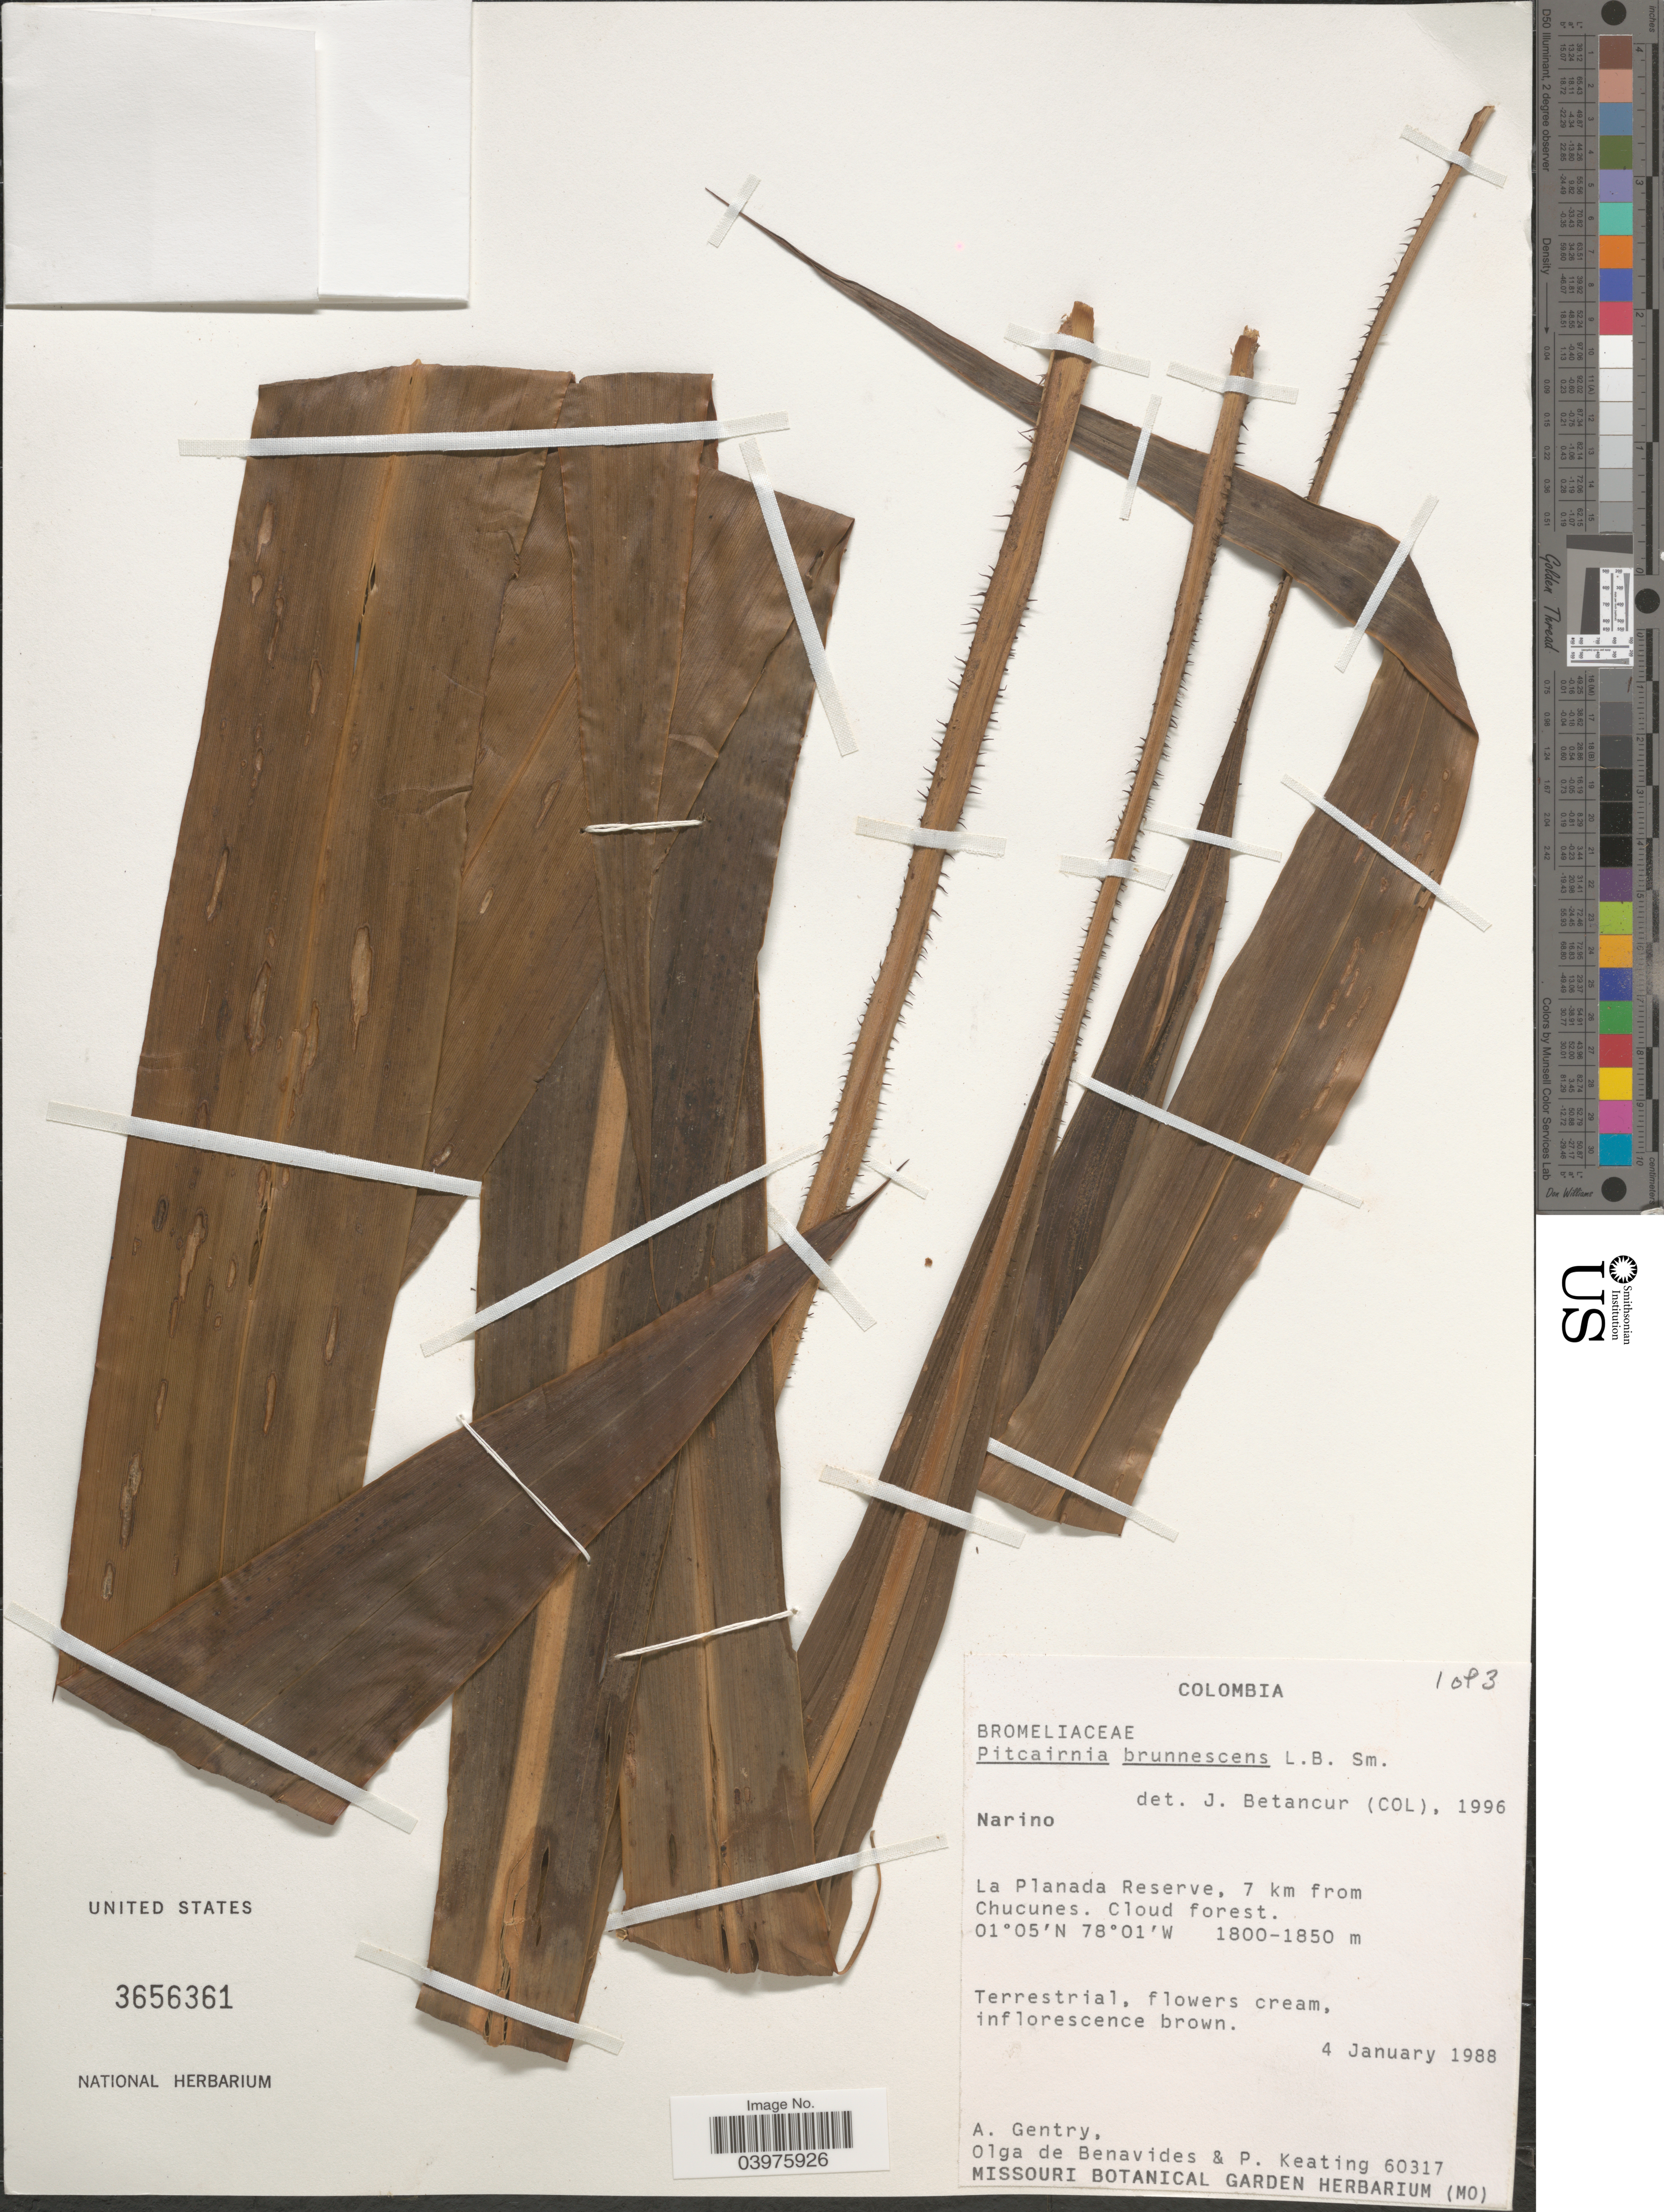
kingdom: Plantae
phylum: Tracheophyta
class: Liliopsida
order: Poales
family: Bromeliaceae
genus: Pitcairnia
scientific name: Pitcairnia brunnescens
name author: L.B. Sm.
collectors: A. H. Gentry, Olga S. de Benavides & P. Keating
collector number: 60317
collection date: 1988-01-04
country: Colombia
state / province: Nariño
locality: La Planada Reserve, 7 km from Chucunes.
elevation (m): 1800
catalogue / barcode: US 3656361